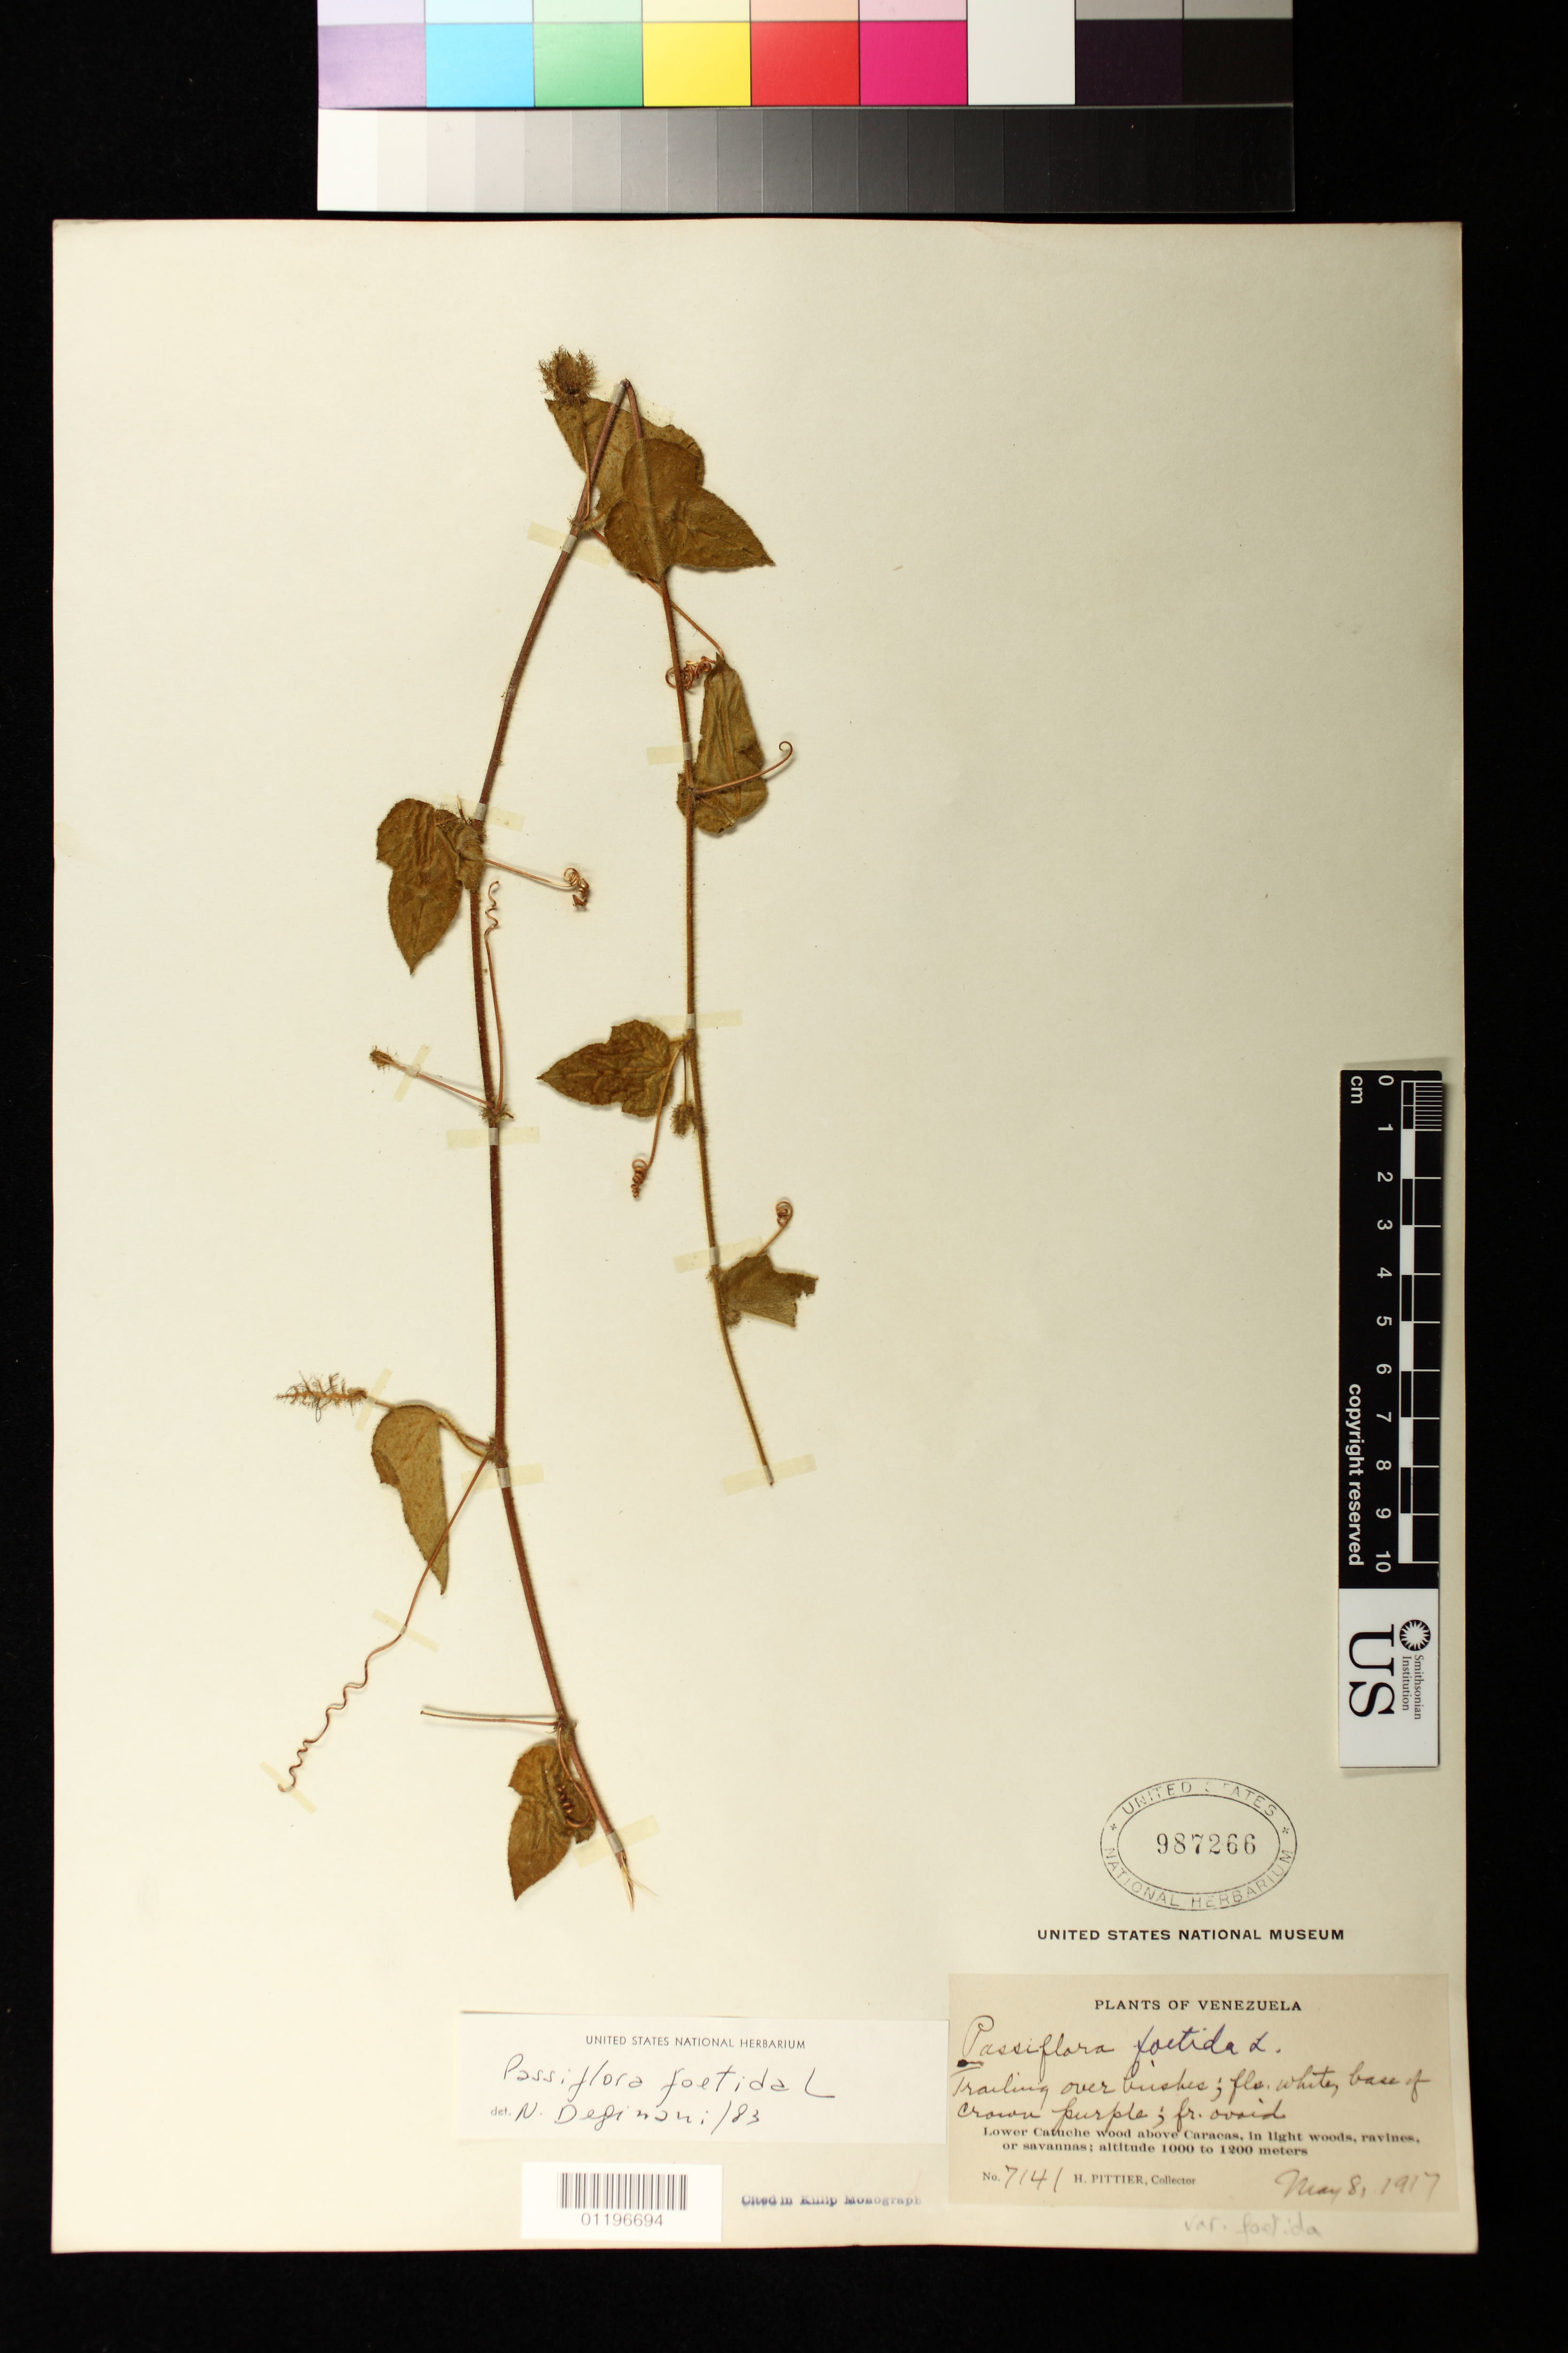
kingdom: Plantae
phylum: Tracheophyta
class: Magnoliopsida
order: Malpighiales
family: Passifloraceae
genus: Passiflora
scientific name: Passiflora foetida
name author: L.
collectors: H. F. Pittier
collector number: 7141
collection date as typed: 05 Aug 1917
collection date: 1917-08-05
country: Venezuela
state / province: Distrito Federal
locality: Lower Caluche wood above Caracas, in light woods, ravines, or savannas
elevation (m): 1000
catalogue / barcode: US 987266